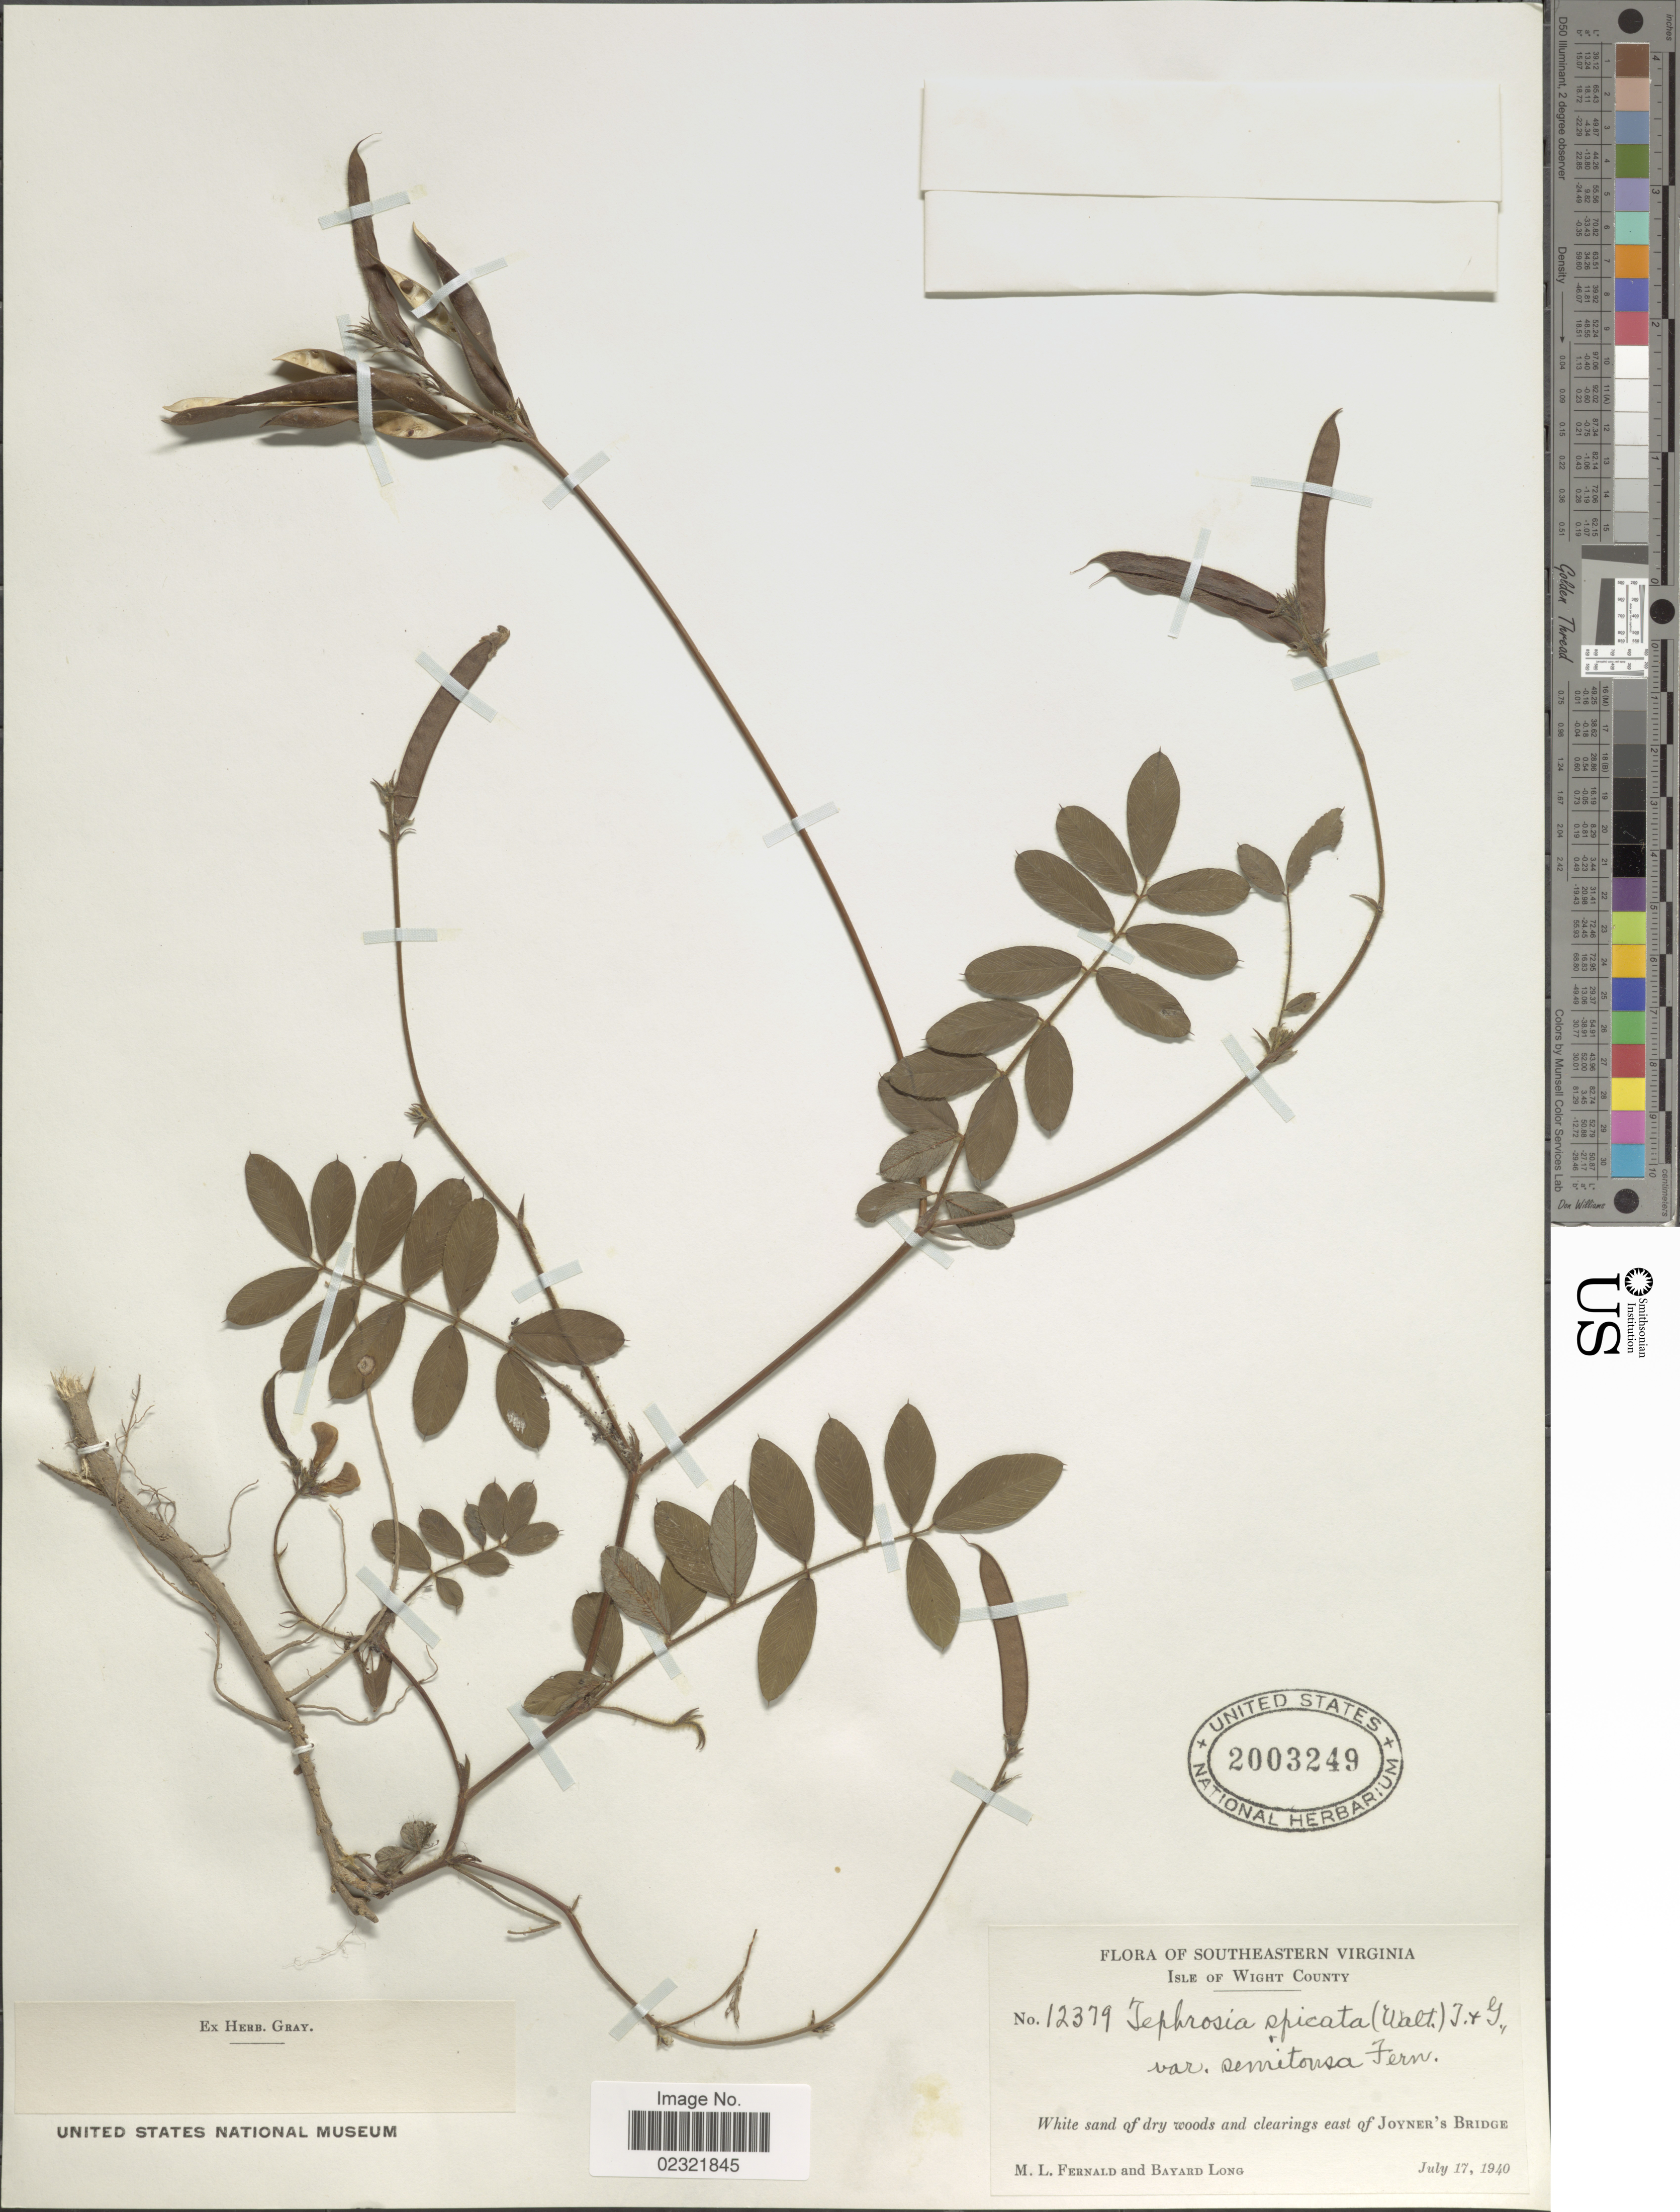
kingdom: Plantae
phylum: Tracheophyta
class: Magnoliopsida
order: Fabales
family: Fabaceae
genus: Tephrosia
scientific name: Tephrosia spicata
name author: (Walter) Torr. & A. Gray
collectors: M. L. Fernald & B. Long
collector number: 12379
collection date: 1940-07-17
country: United States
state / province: Virginia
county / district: Isle of Wight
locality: Southeastern Virginia, Isle of Wight County, White sand of dry woods and clearings east of Joyner's Bridge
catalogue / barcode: US 2003249